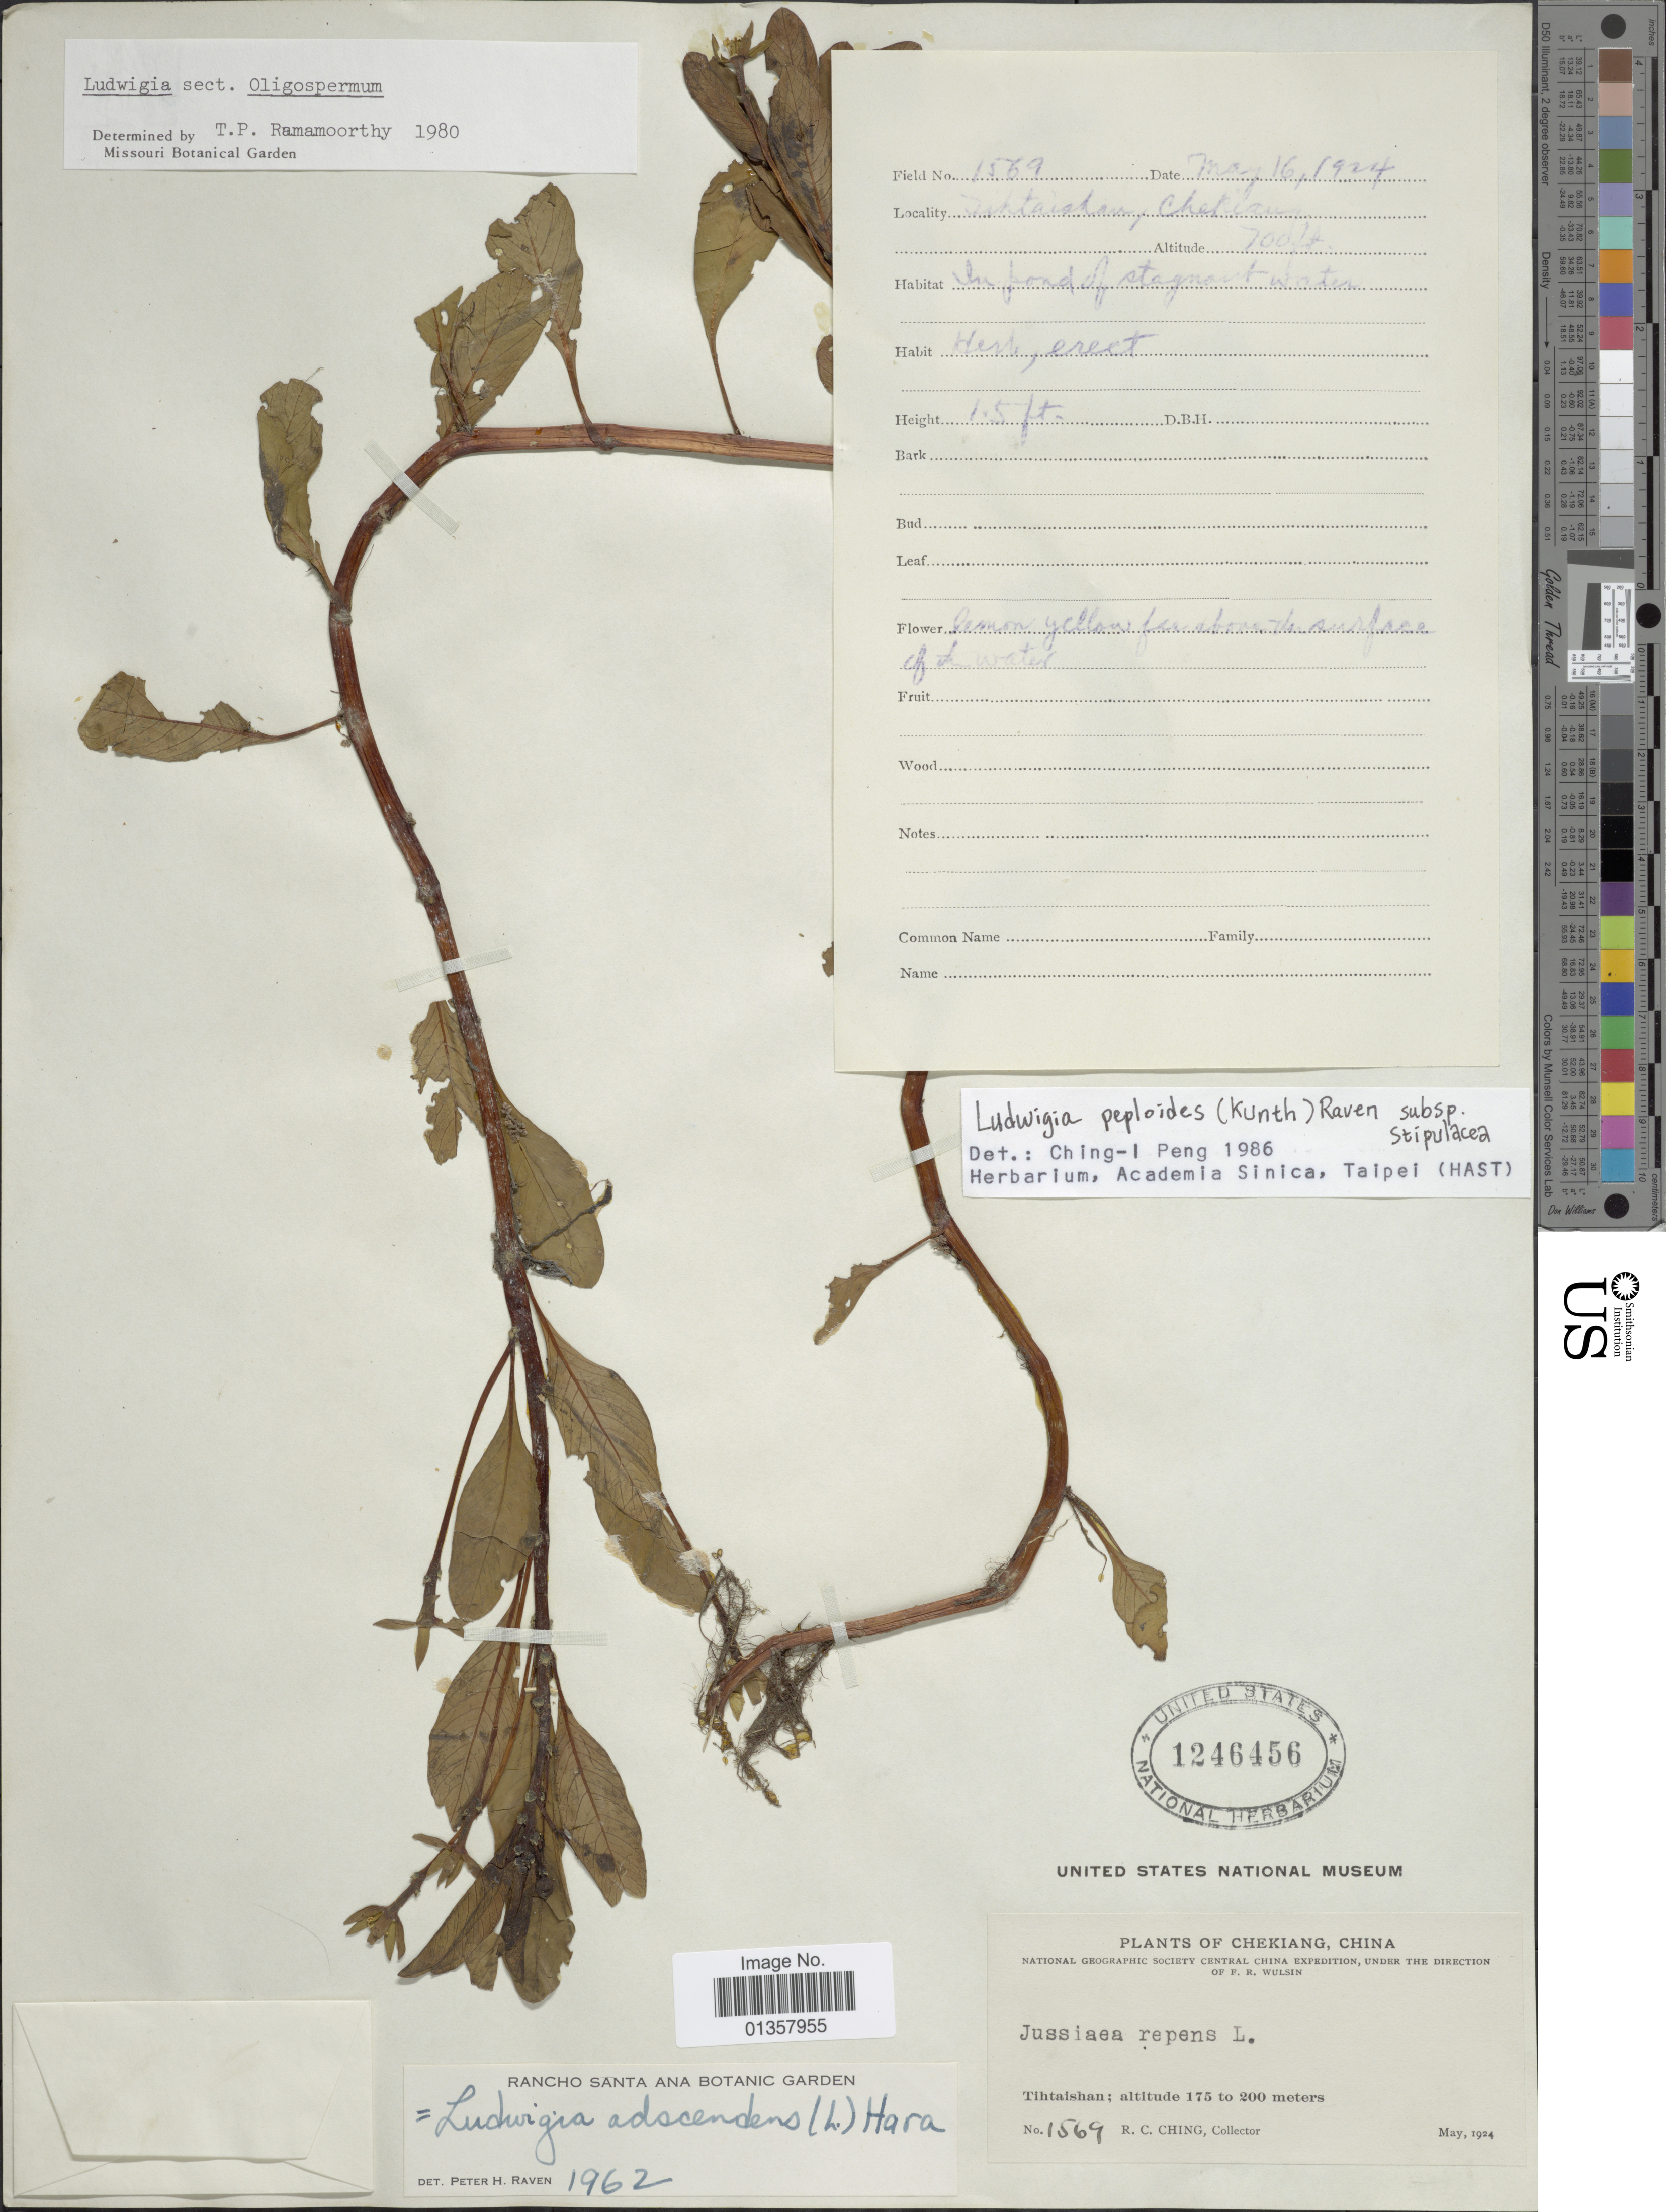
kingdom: Plantae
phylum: Tracheophyta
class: Magnoliopsida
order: Myrtales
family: Onagraceae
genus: Ludwigia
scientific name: Ludwigia peploides subsp. stipulacea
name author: (Ohwi) P.H. Raven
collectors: R. C. Ching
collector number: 1569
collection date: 1924-05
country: China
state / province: Zhejiang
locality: Chekiang, Tihtaishan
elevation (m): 175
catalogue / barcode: US 1246456